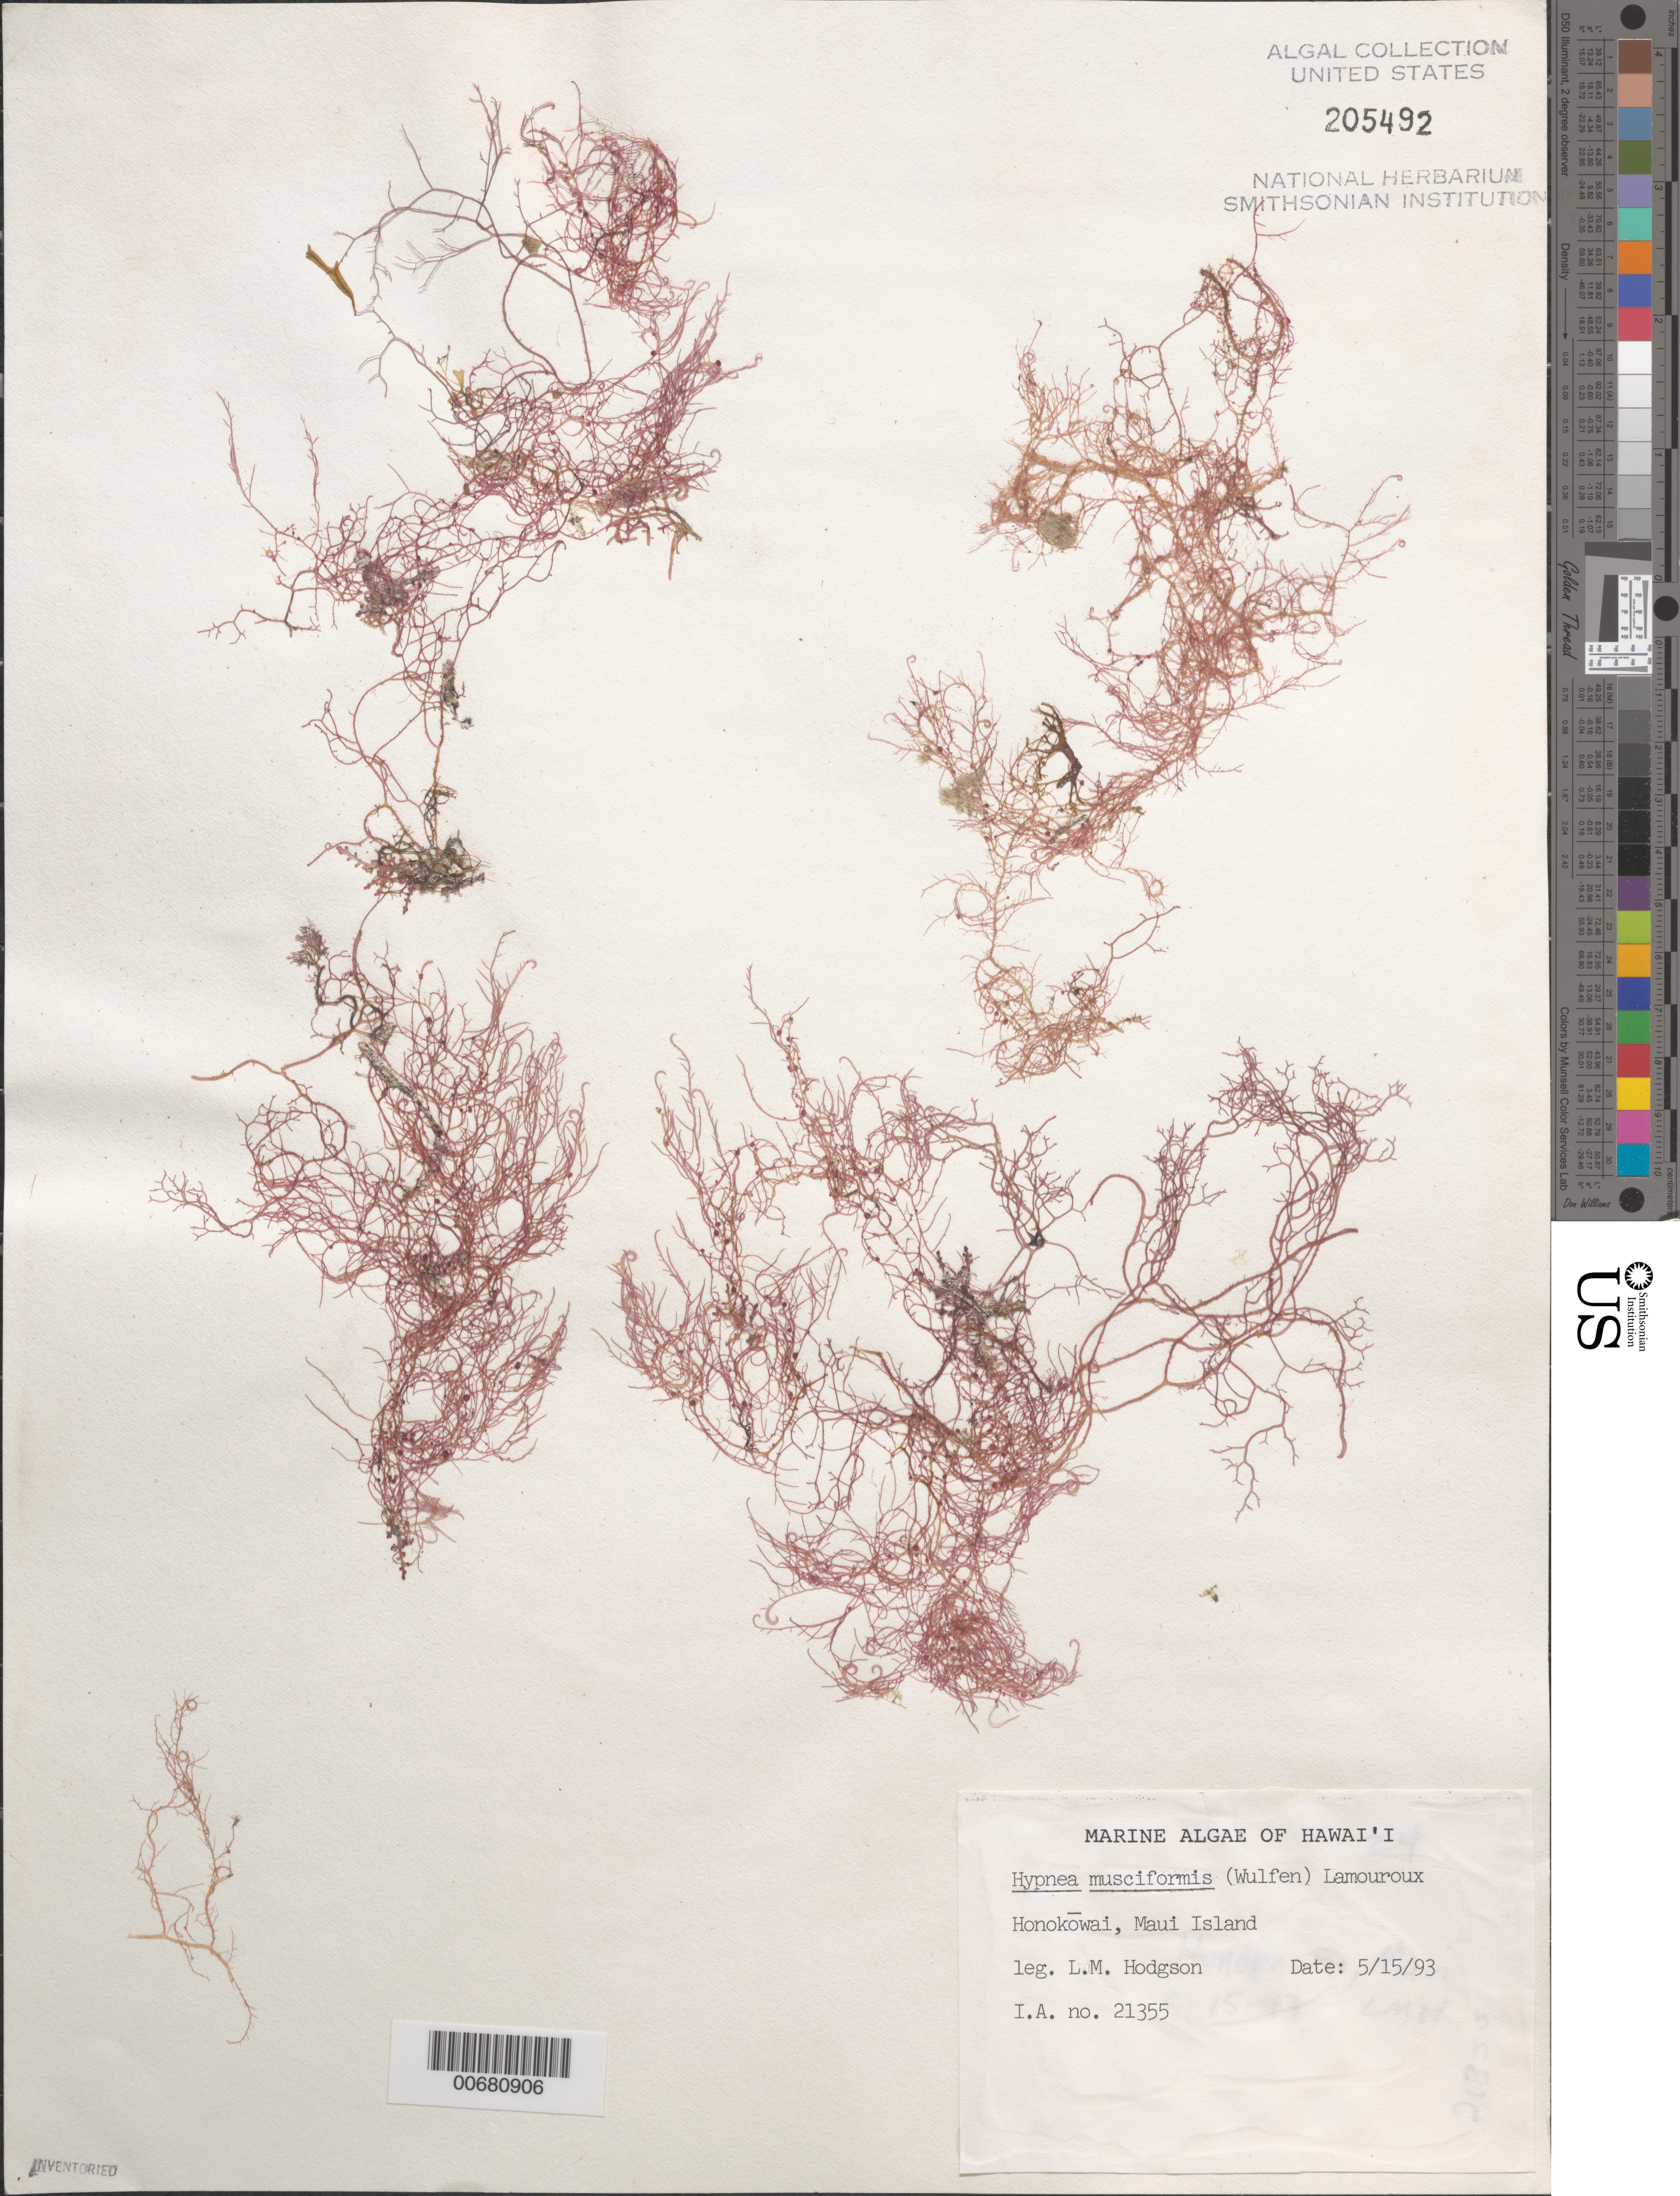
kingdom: Plantae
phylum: Rhodophyta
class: Florideophyceae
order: Gigartinales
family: Cystocloniaceae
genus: Hypnea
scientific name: Hypnea musciformis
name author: (Wulfen) J.V.Lamouroux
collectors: L. M. Hodgson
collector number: IAA 21355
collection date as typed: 15 May 1993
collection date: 1993-05-15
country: United States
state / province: Hawaii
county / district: Maui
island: Maui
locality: Honokowai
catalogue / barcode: US 205492